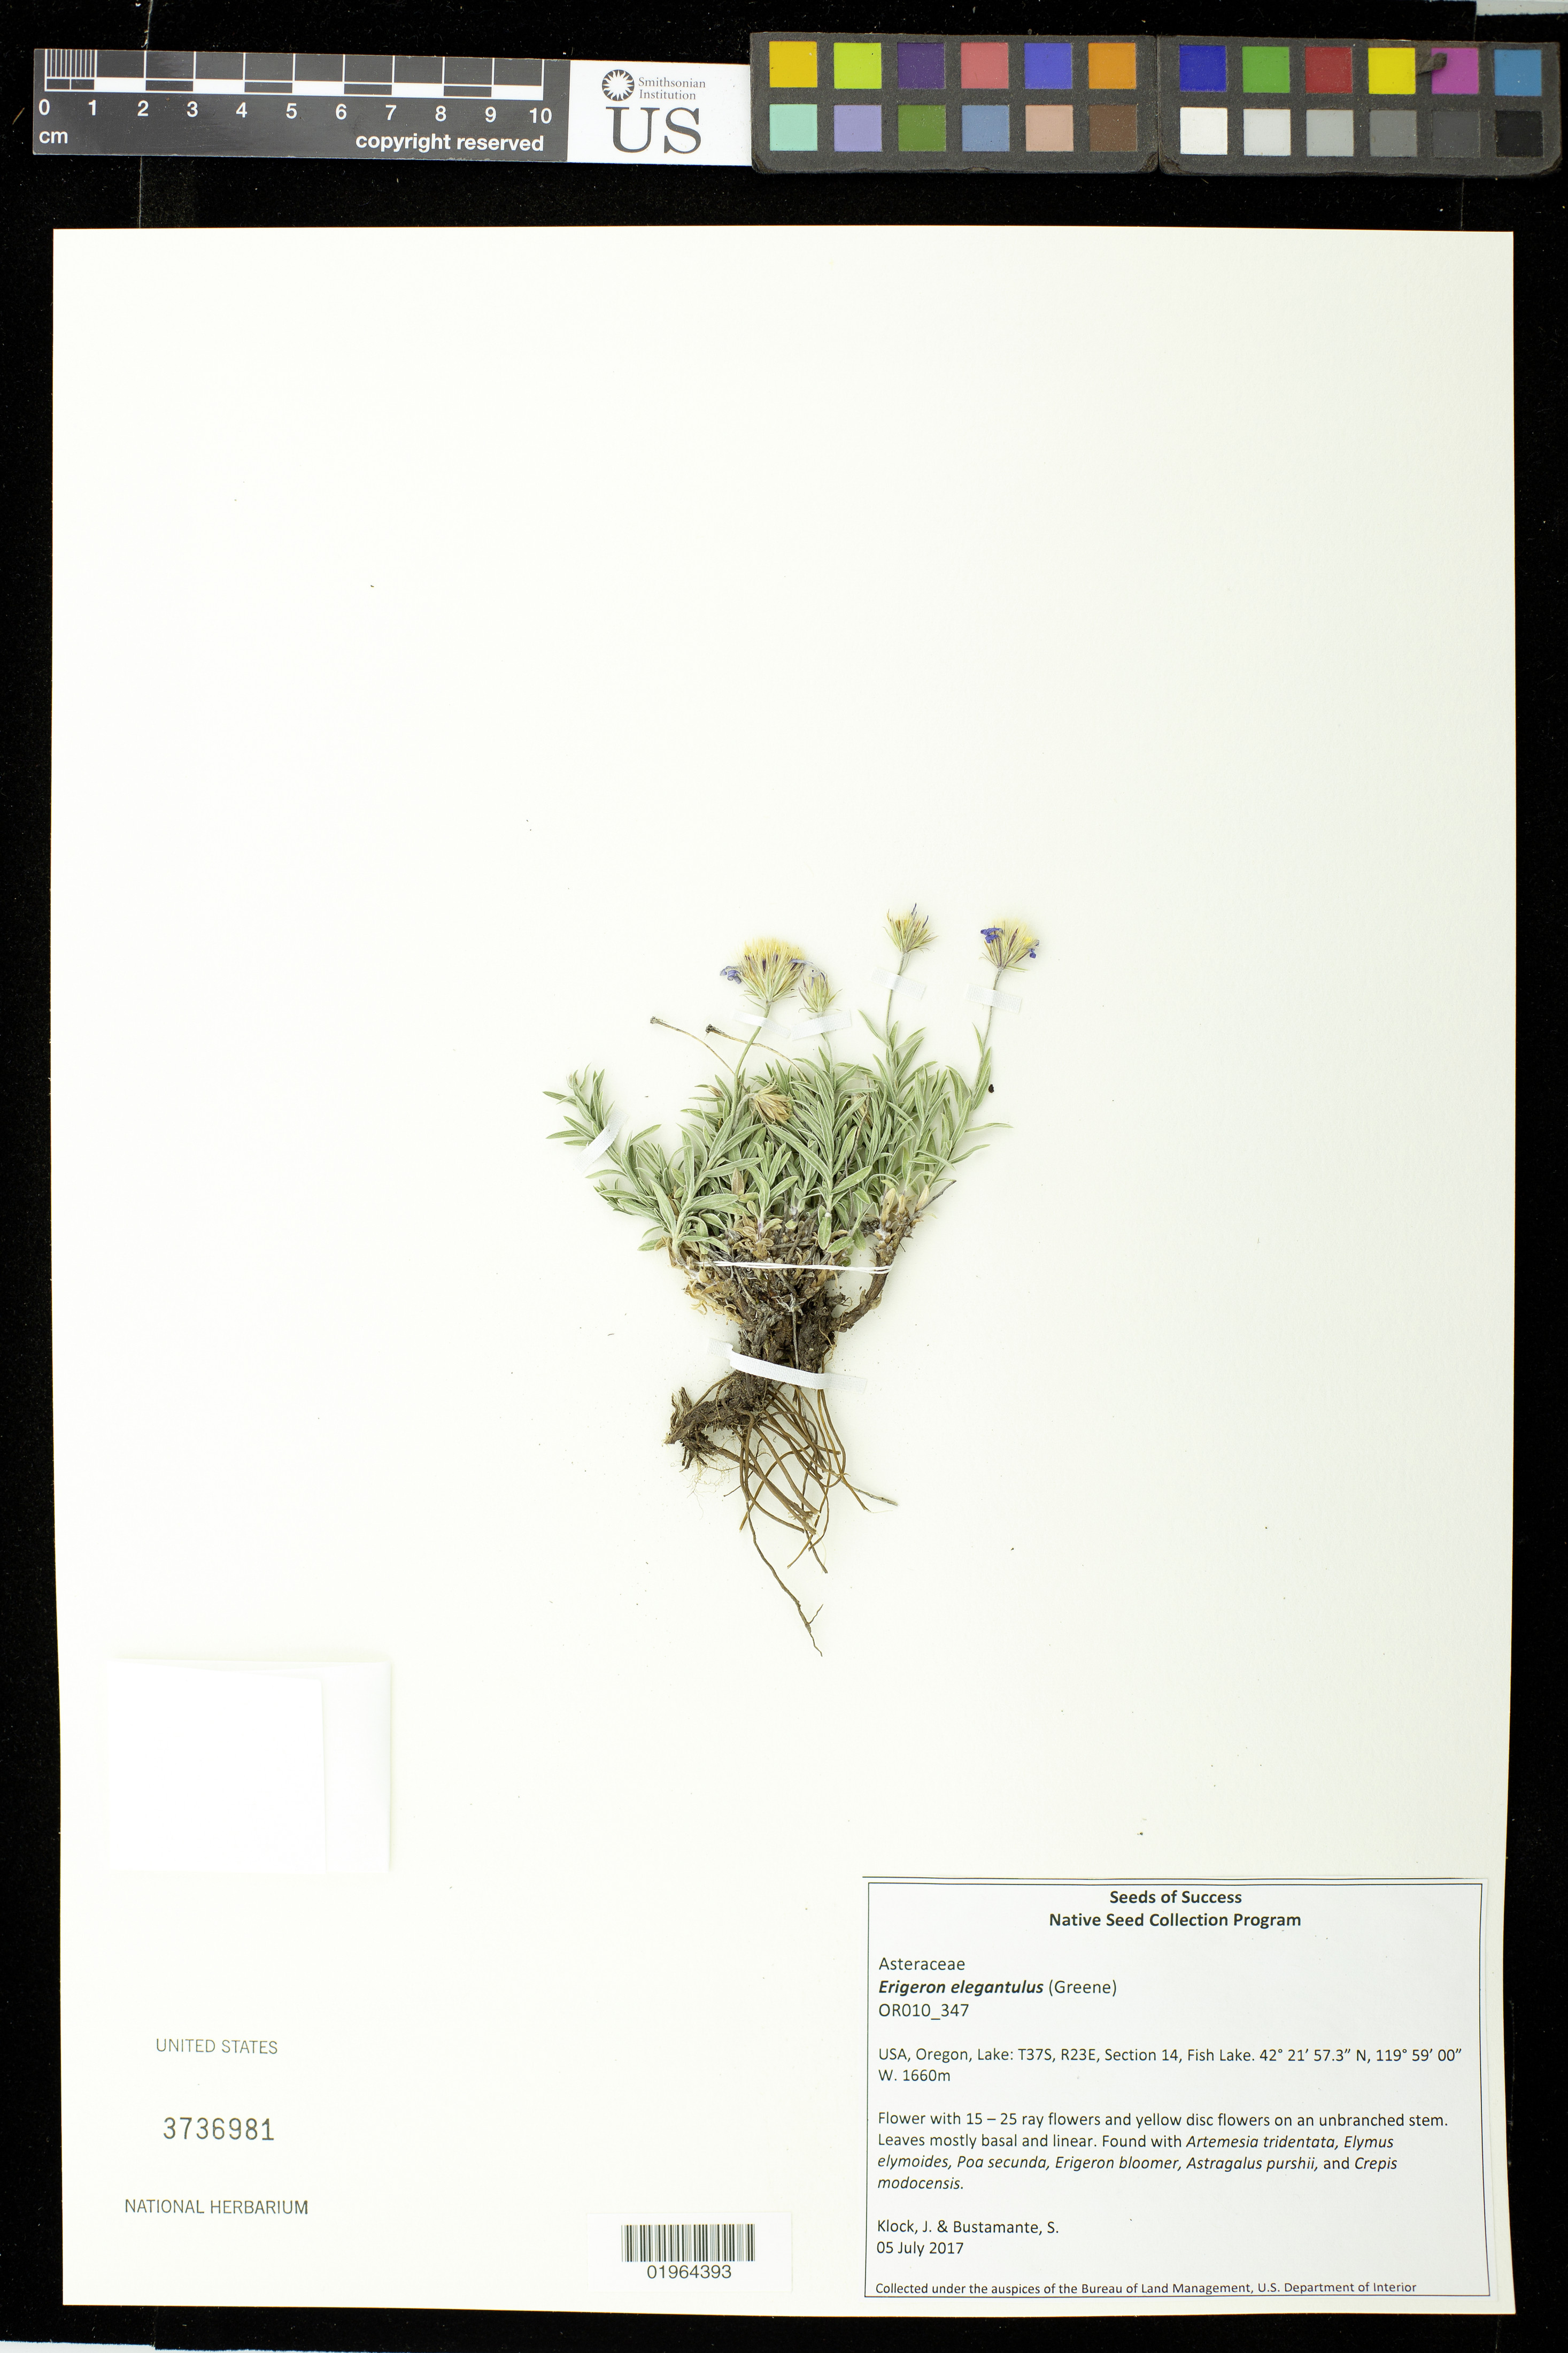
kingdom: Plantae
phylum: Tracheophyta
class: Magnoliopsida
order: Asterales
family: Asteraceae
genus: Erigeron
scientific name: Erigeron elegantulus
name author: Greene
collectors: J. Klock & S. Bustamante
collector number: OR010_347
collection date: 2017-07-05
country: United States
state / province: Oregon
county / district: Lake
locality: Fish Lake, T37S, R23E, section 14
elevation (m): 1660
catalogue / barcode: US 3736981